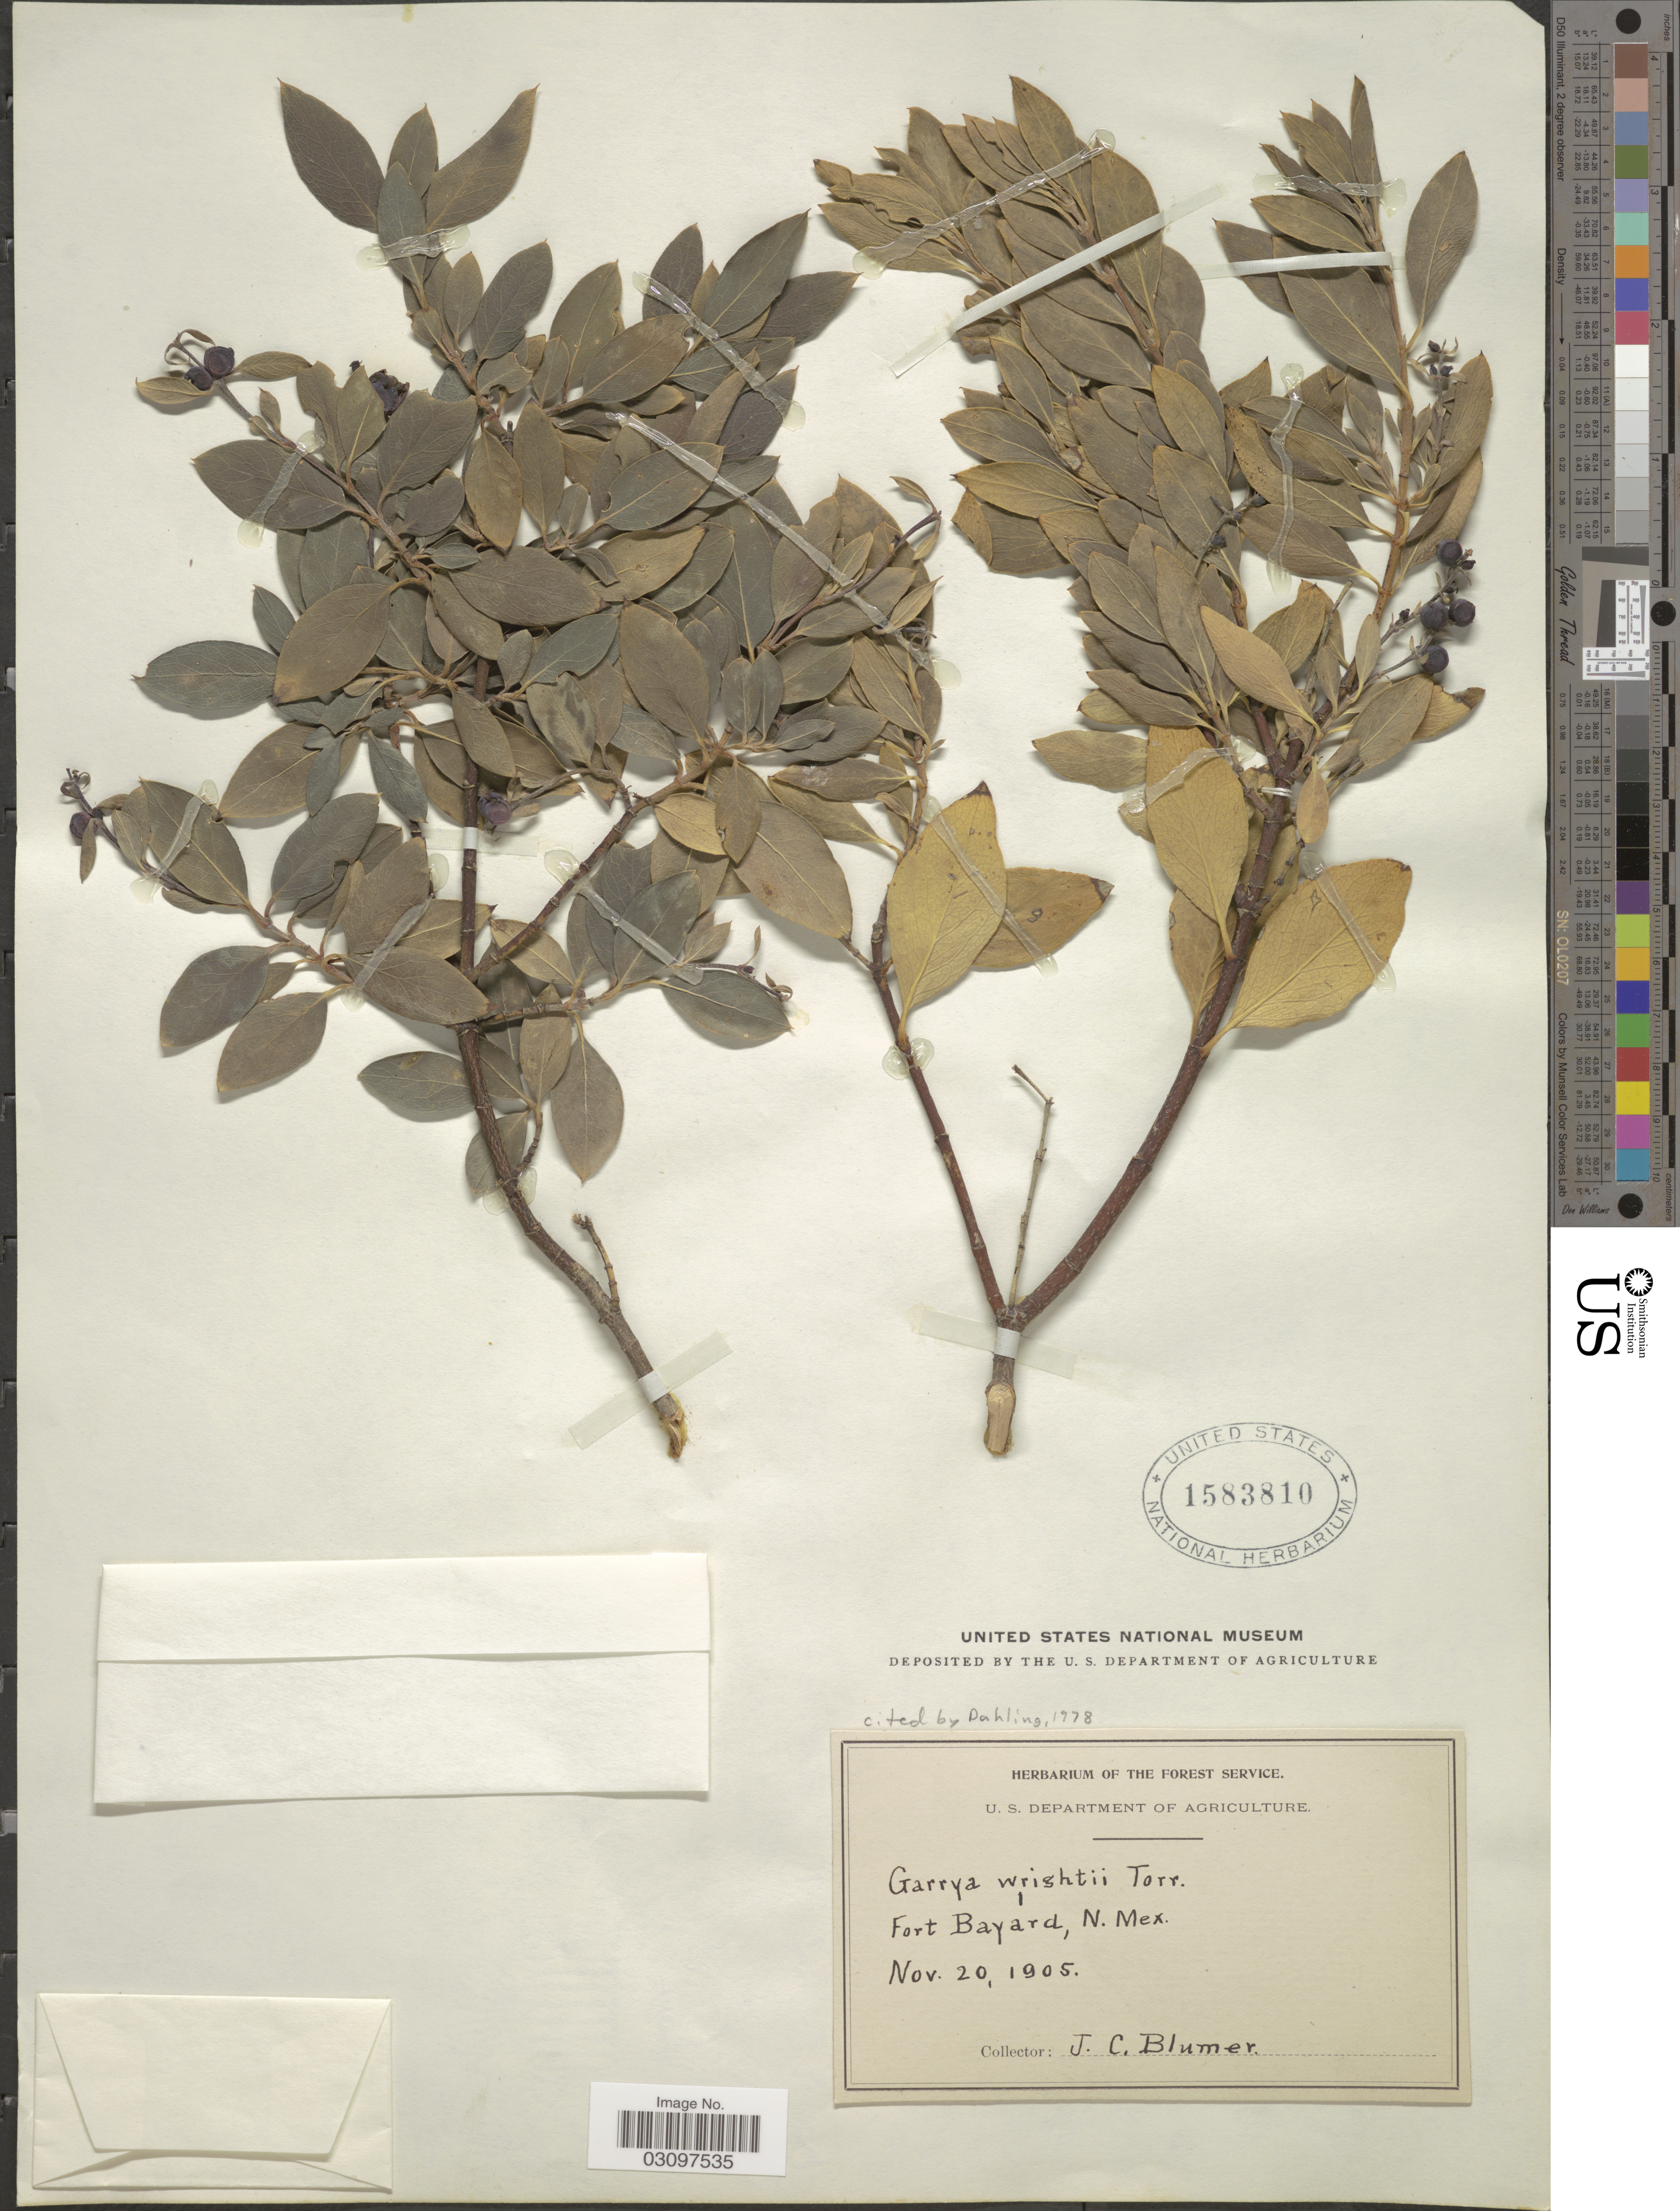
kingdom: Plantae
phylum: Tracheophyta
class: Magnoliopsida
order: Garryales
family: Garryaceae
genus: Garrya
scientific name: Garrya wrightii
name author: Torr.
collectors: J. C. Blumer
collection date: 1905-11-20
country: United States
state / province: New Mexico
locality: Fort Bayard.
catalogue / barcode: US 1583810